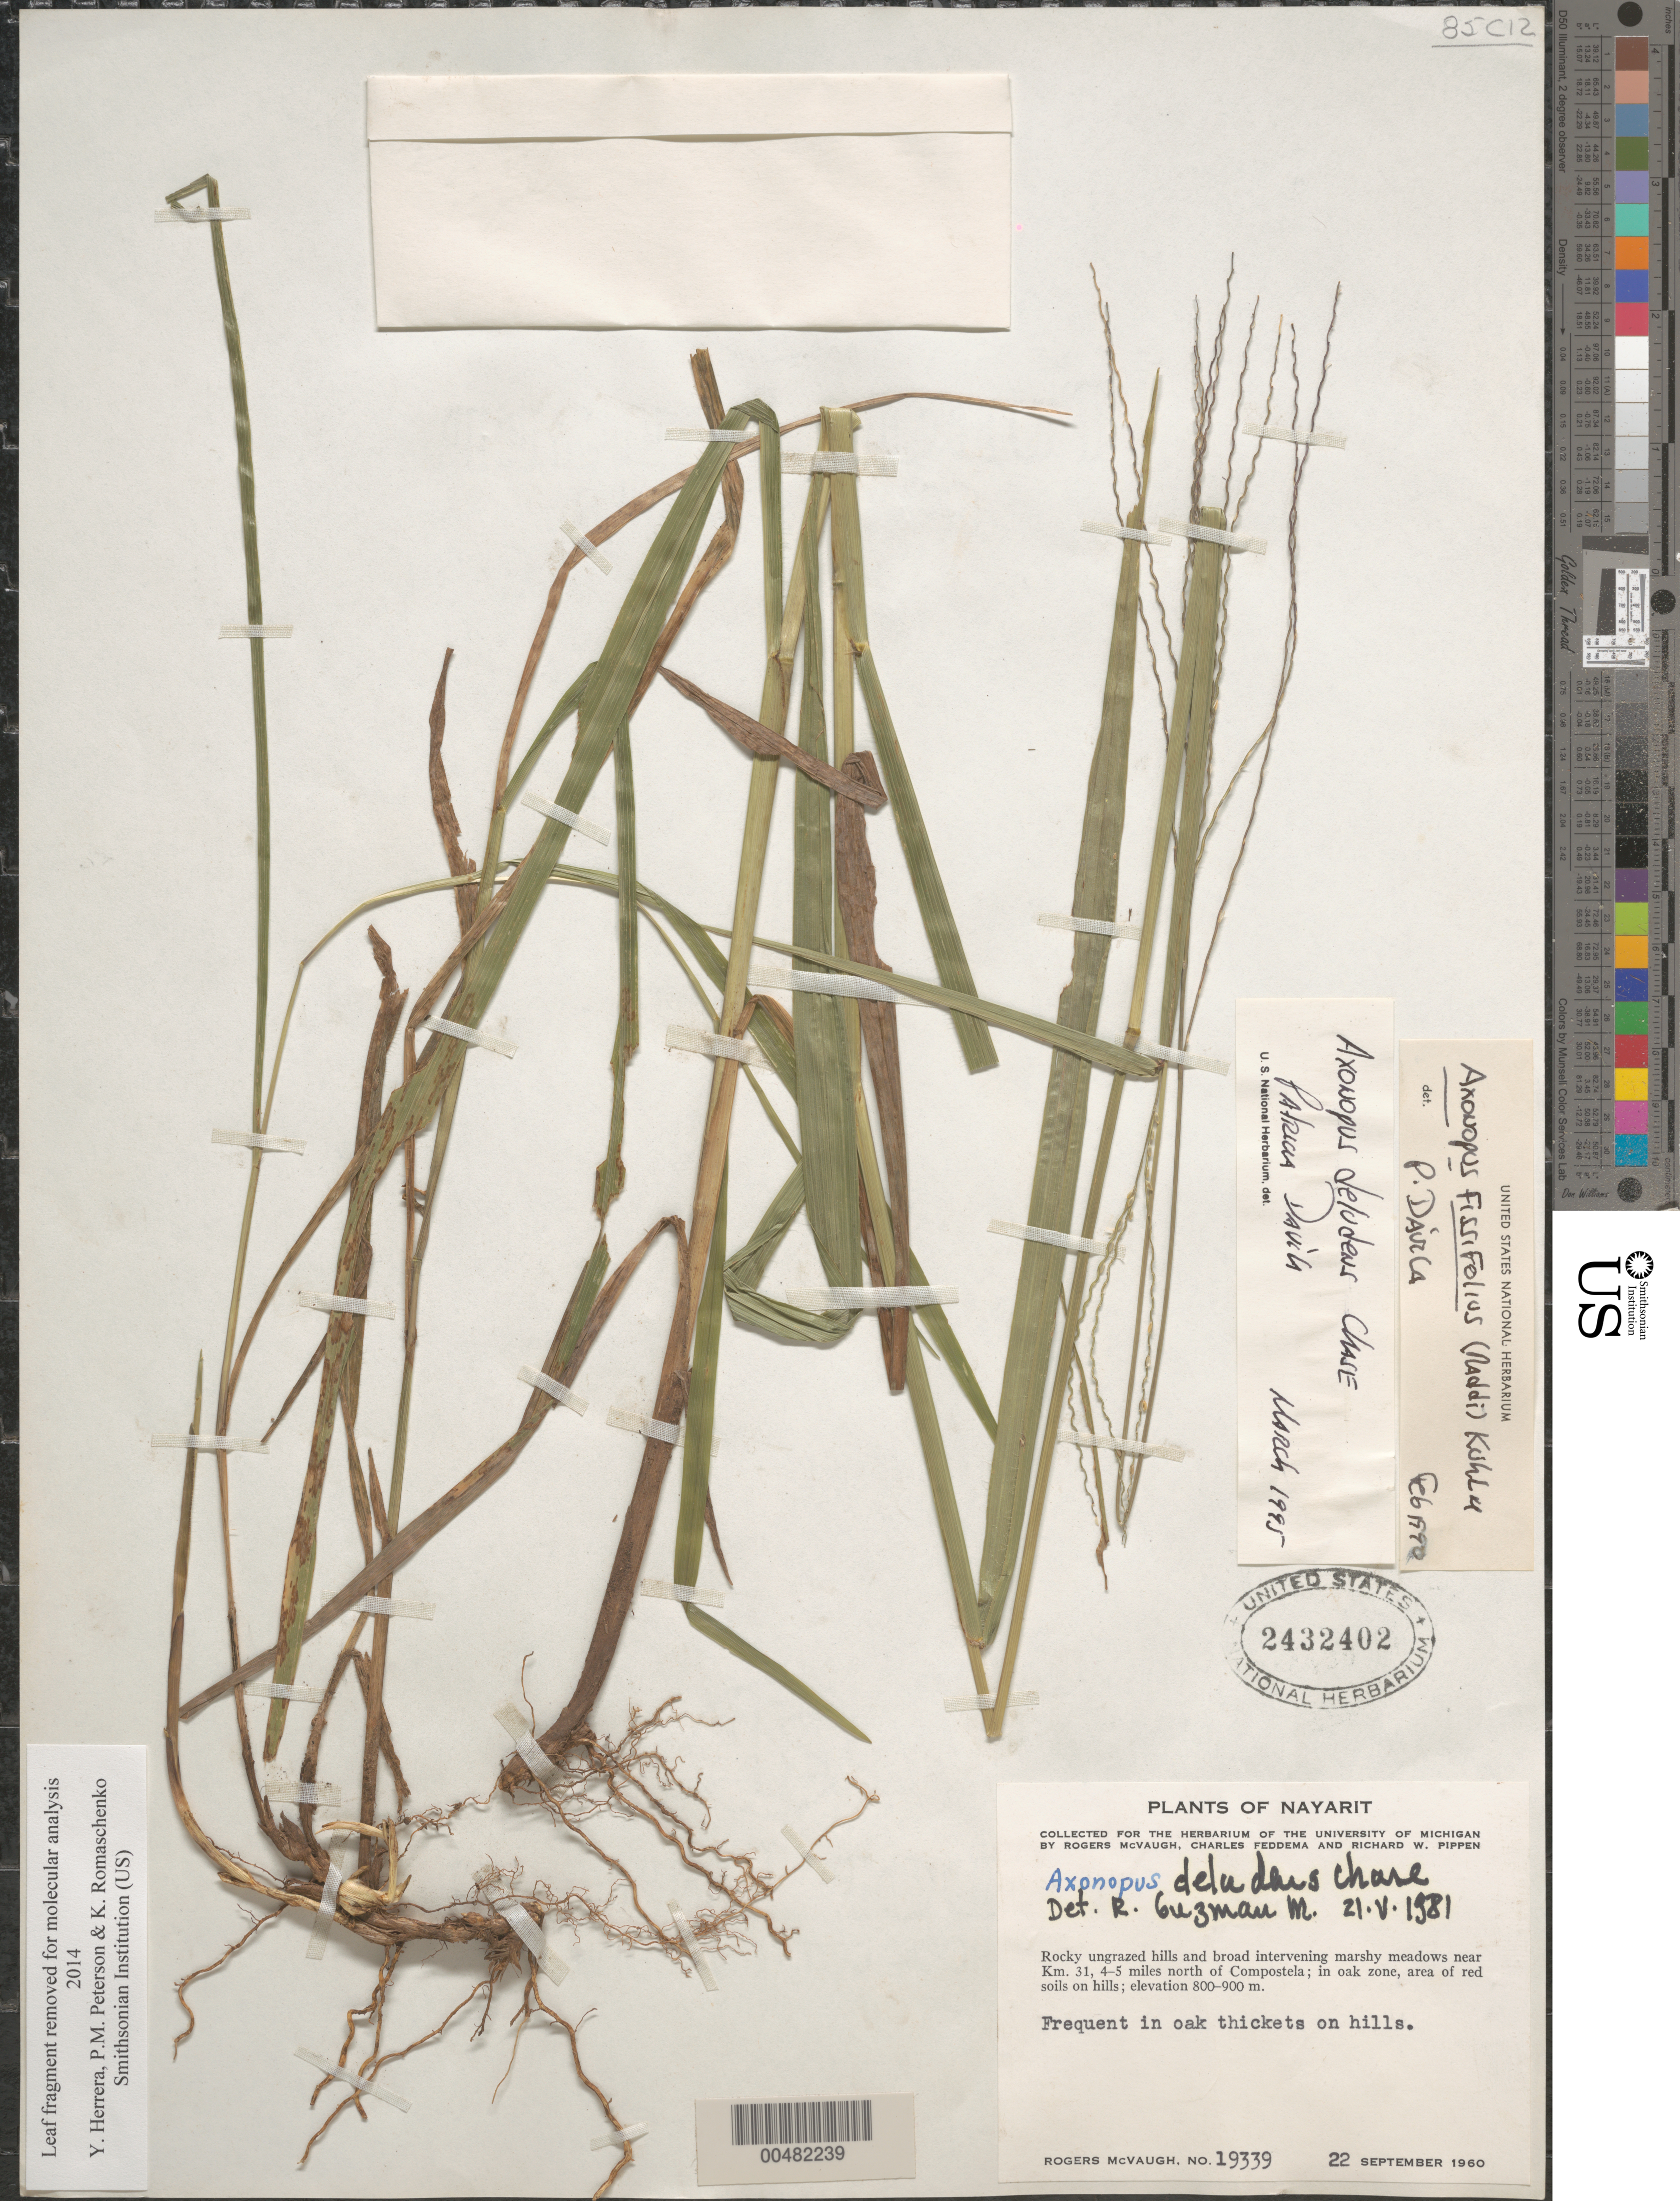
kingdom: Plantae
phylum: Tracheophyta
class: Liliopsida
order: Poales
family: Poaceae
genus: Axonopus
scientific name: Axonopus deludens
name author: Chase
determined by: Dávila, P. D.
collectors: R. McVaugh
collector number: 19339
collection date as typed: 22 Sep 1960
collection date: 1960-09-22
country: Mexico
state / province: Nayarit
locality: Near km 31, 4-5 mi N of Compostela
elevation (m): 800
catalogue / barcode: US 2432402